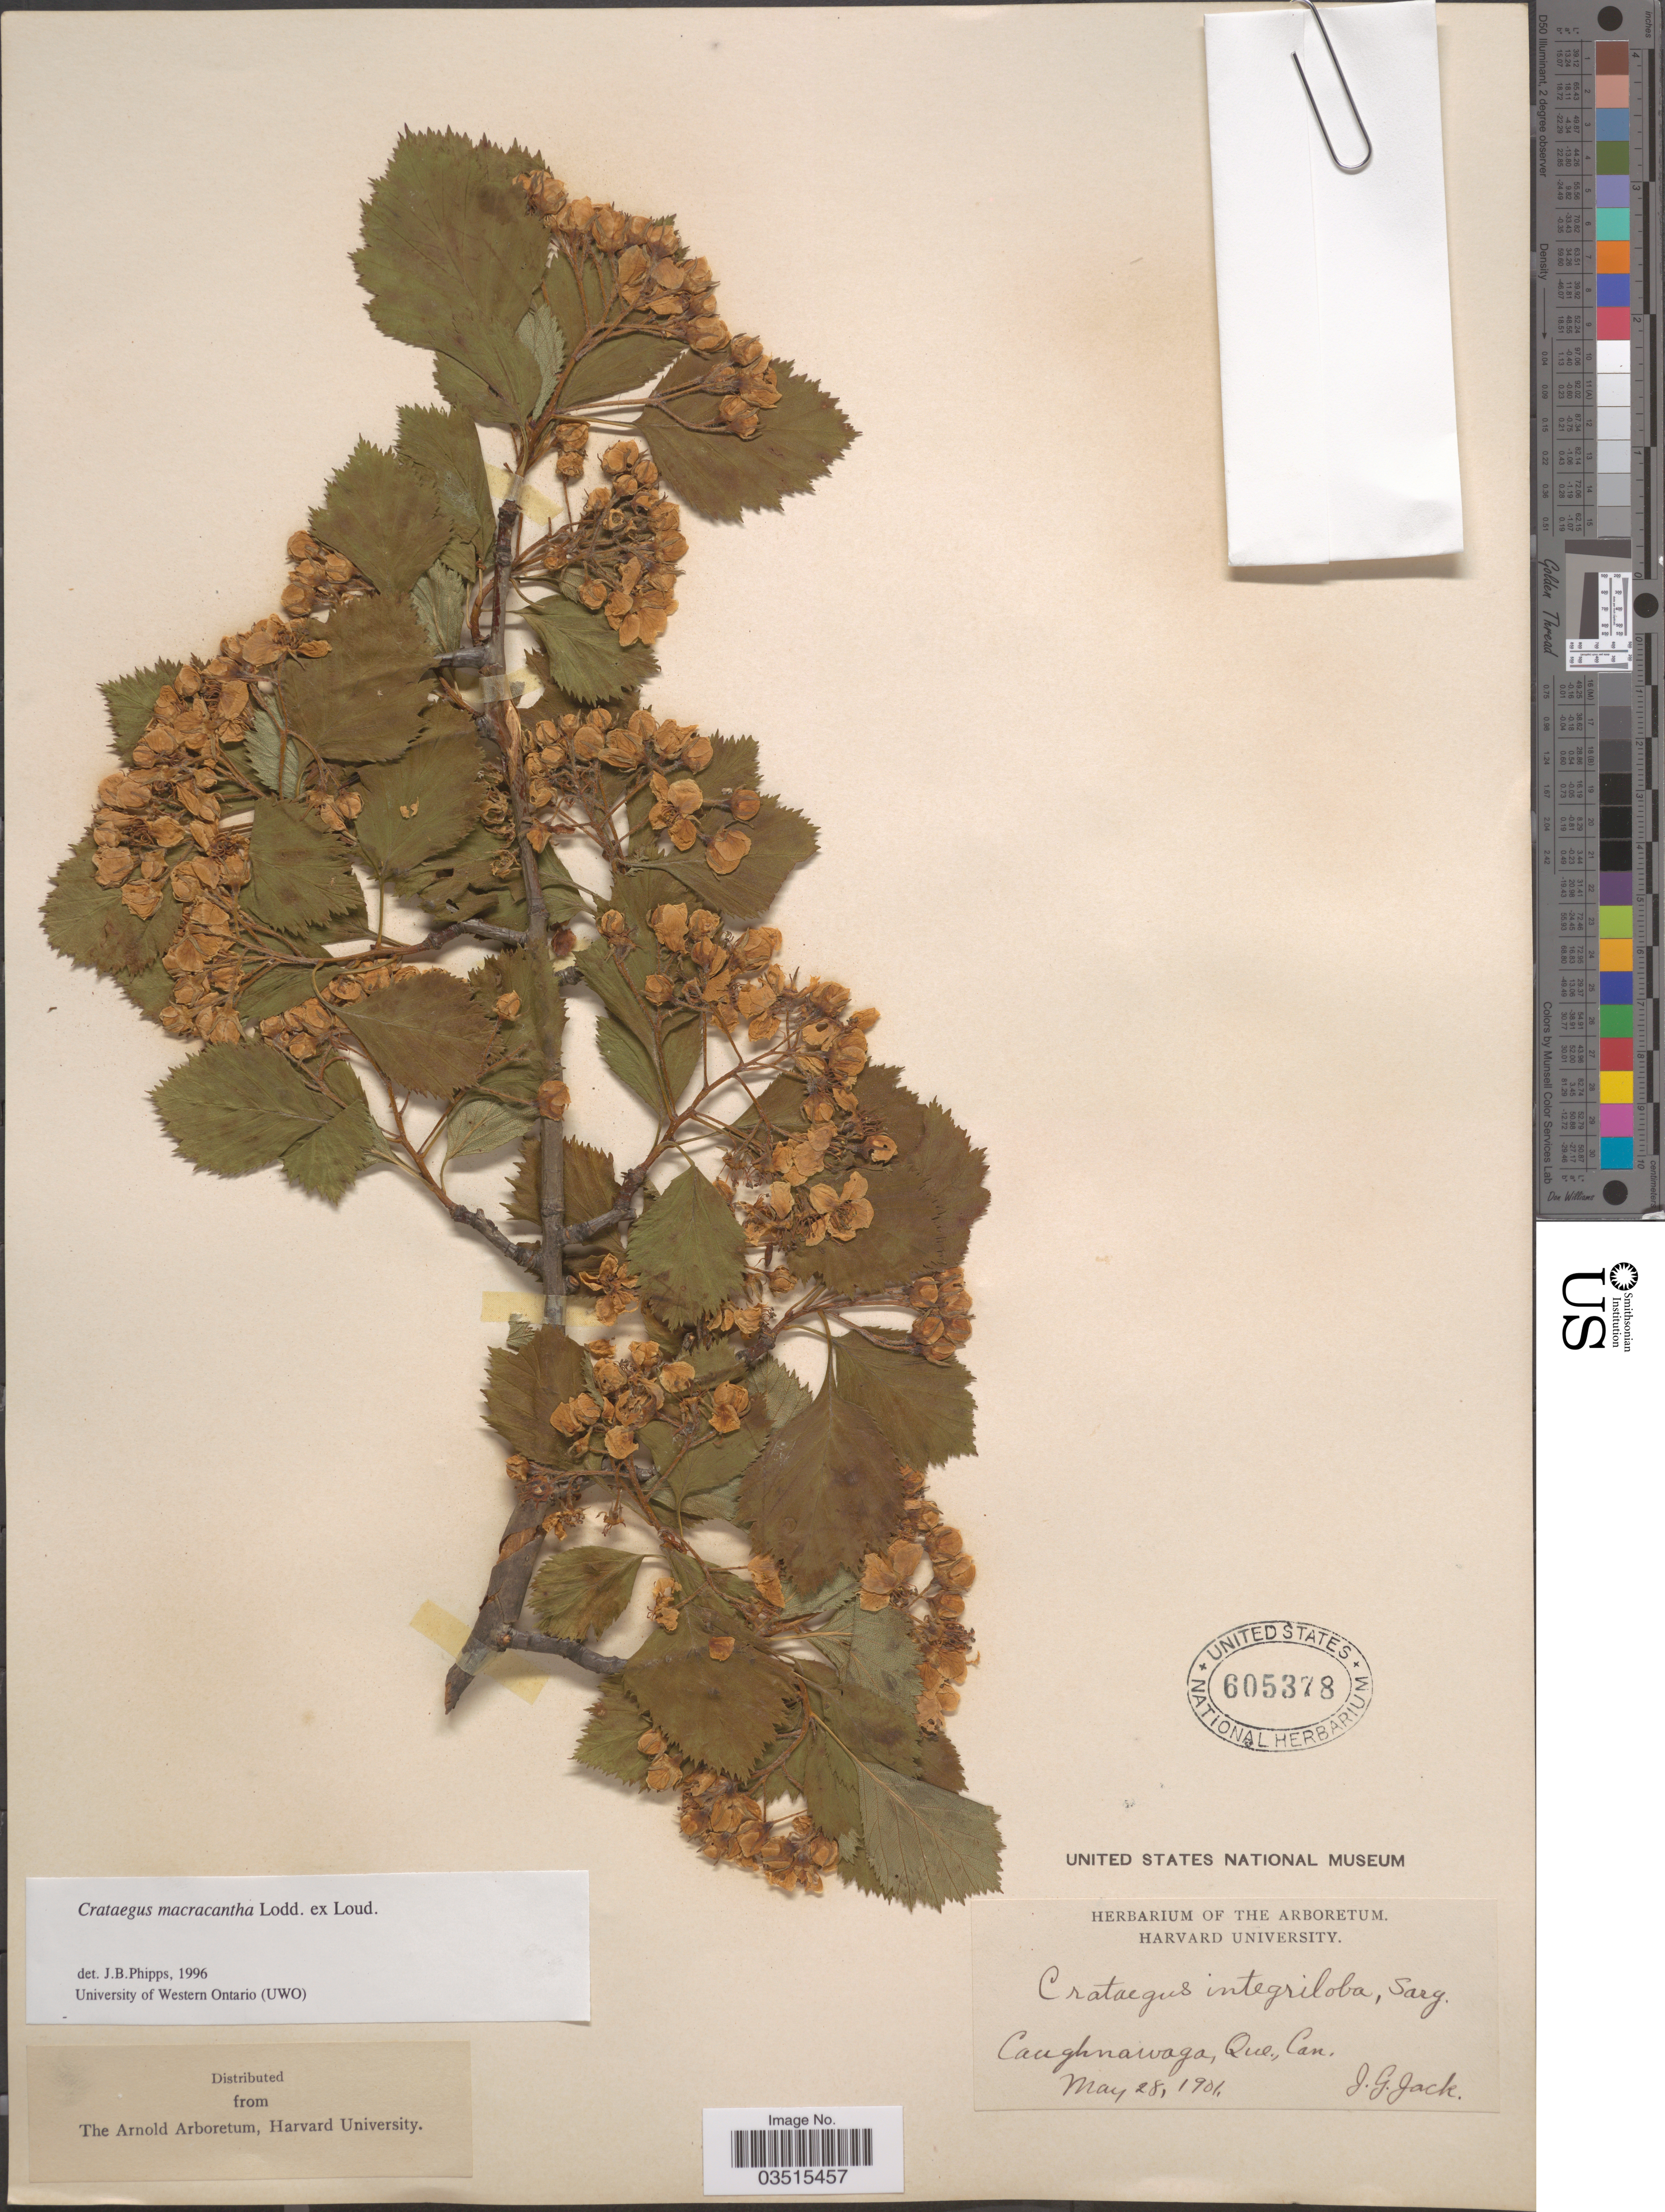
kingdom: Plantae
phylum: Tracheophyta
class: Magnoliopsida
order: Rosales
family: Rosaceae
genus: Crataegus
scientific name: Crataegus macracantha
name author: (Lindl.) Lodd. ex Loudon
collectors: J. G. Jack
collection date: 1901-05-28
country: Canada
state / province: Quebec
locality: Caughnawaga.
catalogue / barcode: US 605378